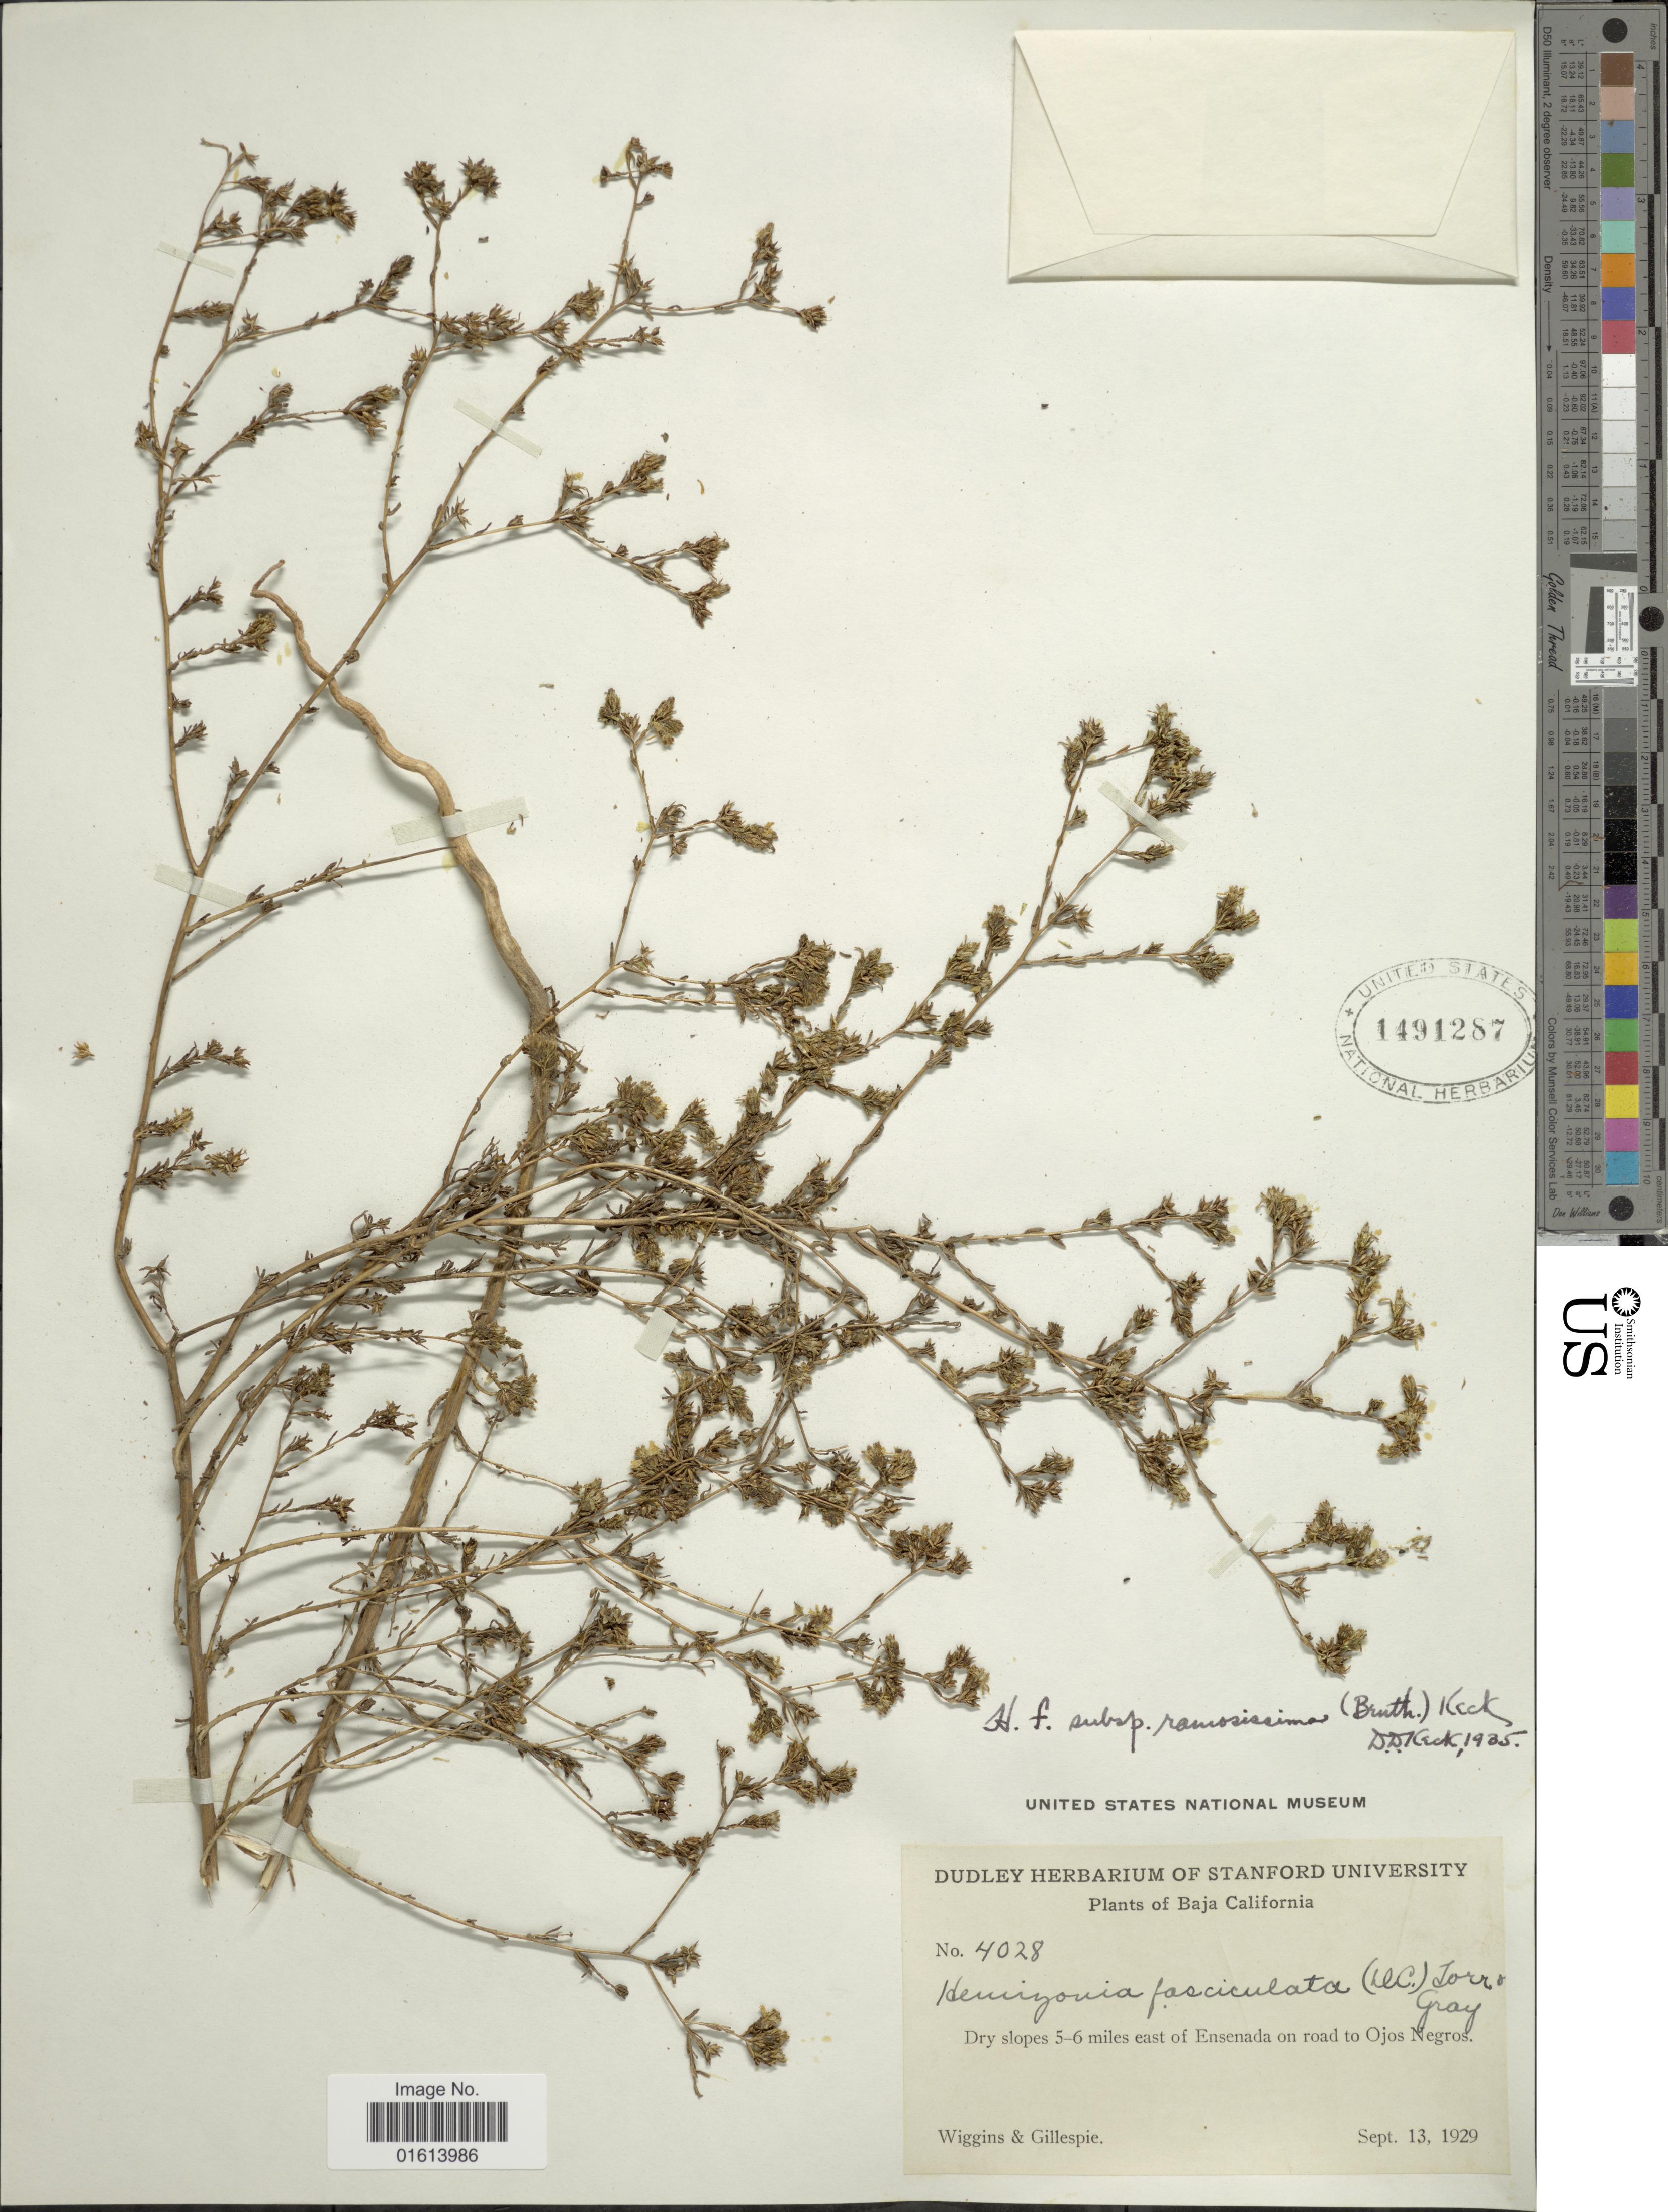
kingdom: Plantae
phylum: Tracheophyta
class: Magnoliopsida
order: Asterales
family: Asteraceae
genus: Deinandra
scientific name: Deinandra fasciculata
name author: (DC.) Greene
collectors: -- Wiggins & -- Gillespie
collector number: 4028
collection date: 1929-09-13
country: Mexico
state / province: Baja California Norte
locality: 5-6 miles east of Ensenada on road to ojos Negros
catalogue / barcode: US 1491287